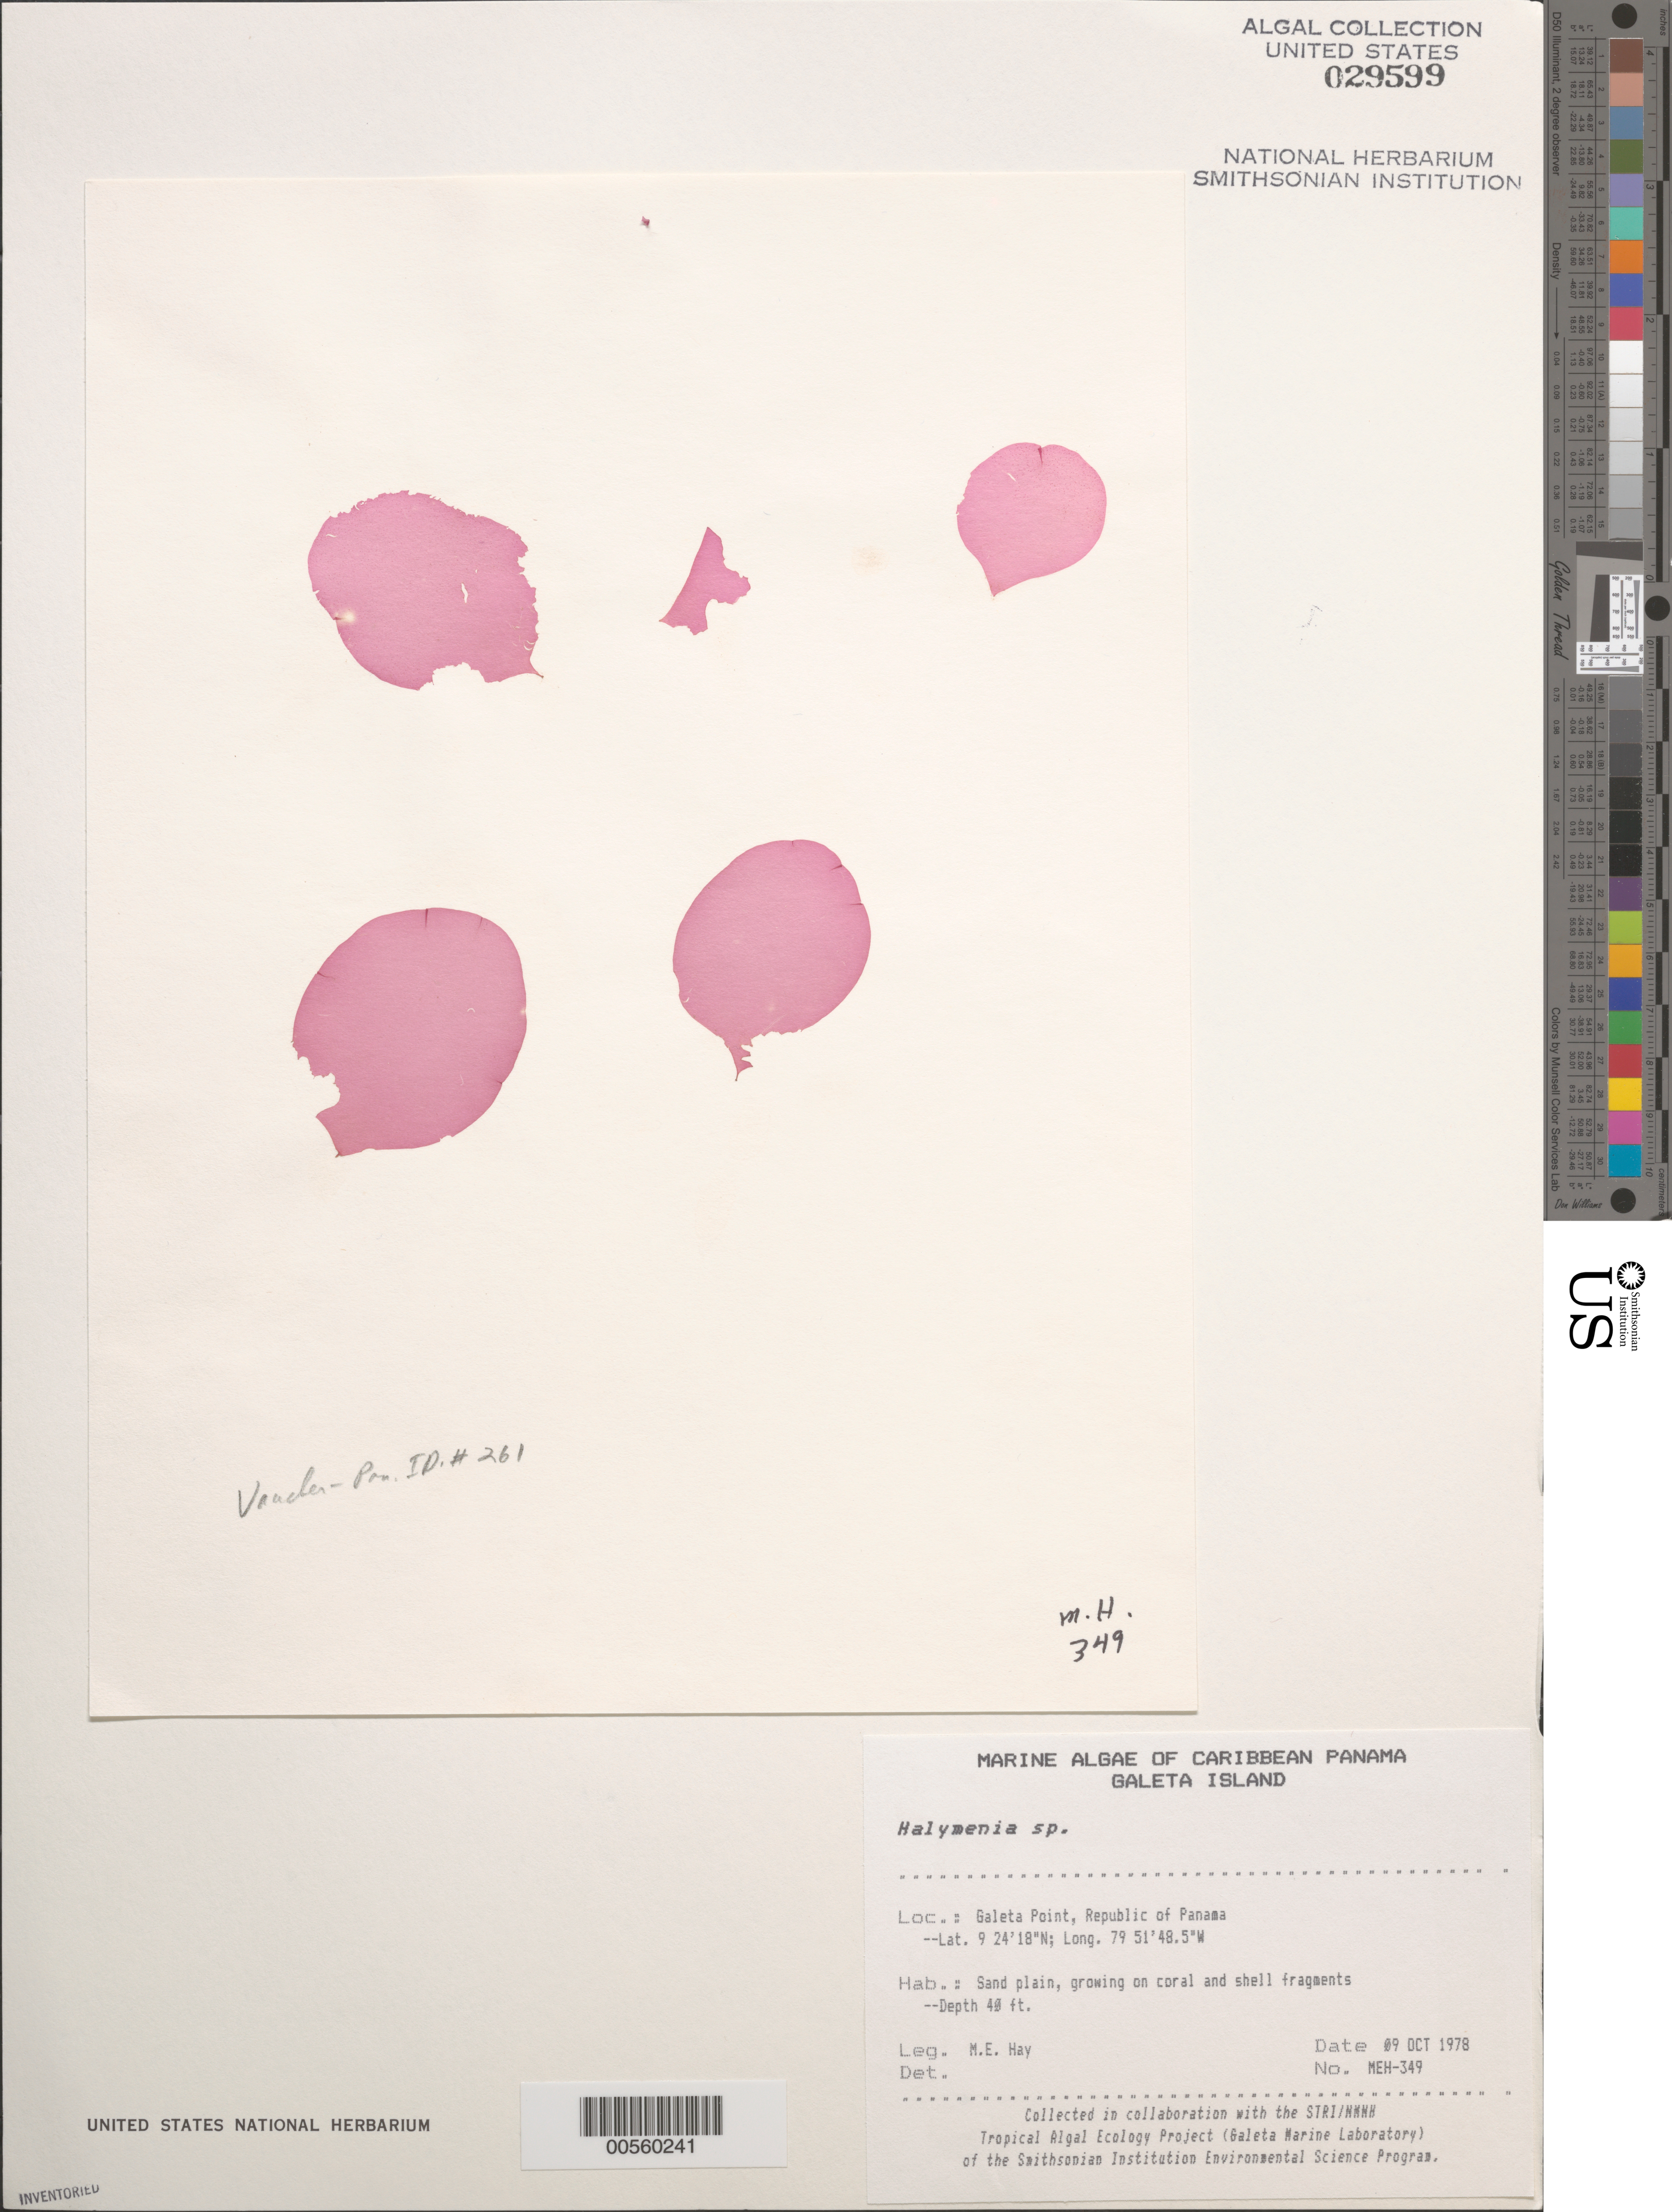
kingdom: Plantae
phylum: Rhodophyta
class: Florideophyceae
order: Halymeniales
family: Halymeniaceae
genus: Halymenia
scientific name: Halymenia sp.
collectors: M. E. Hay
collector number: MEH-349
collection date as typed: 09 Oct 1978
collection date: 1978-10-09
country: Panama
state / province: Colón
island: Galeta Island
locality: Galeta Point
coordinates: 9 24' 18" N, 79 51' 48.5" W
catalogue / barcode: US 29599